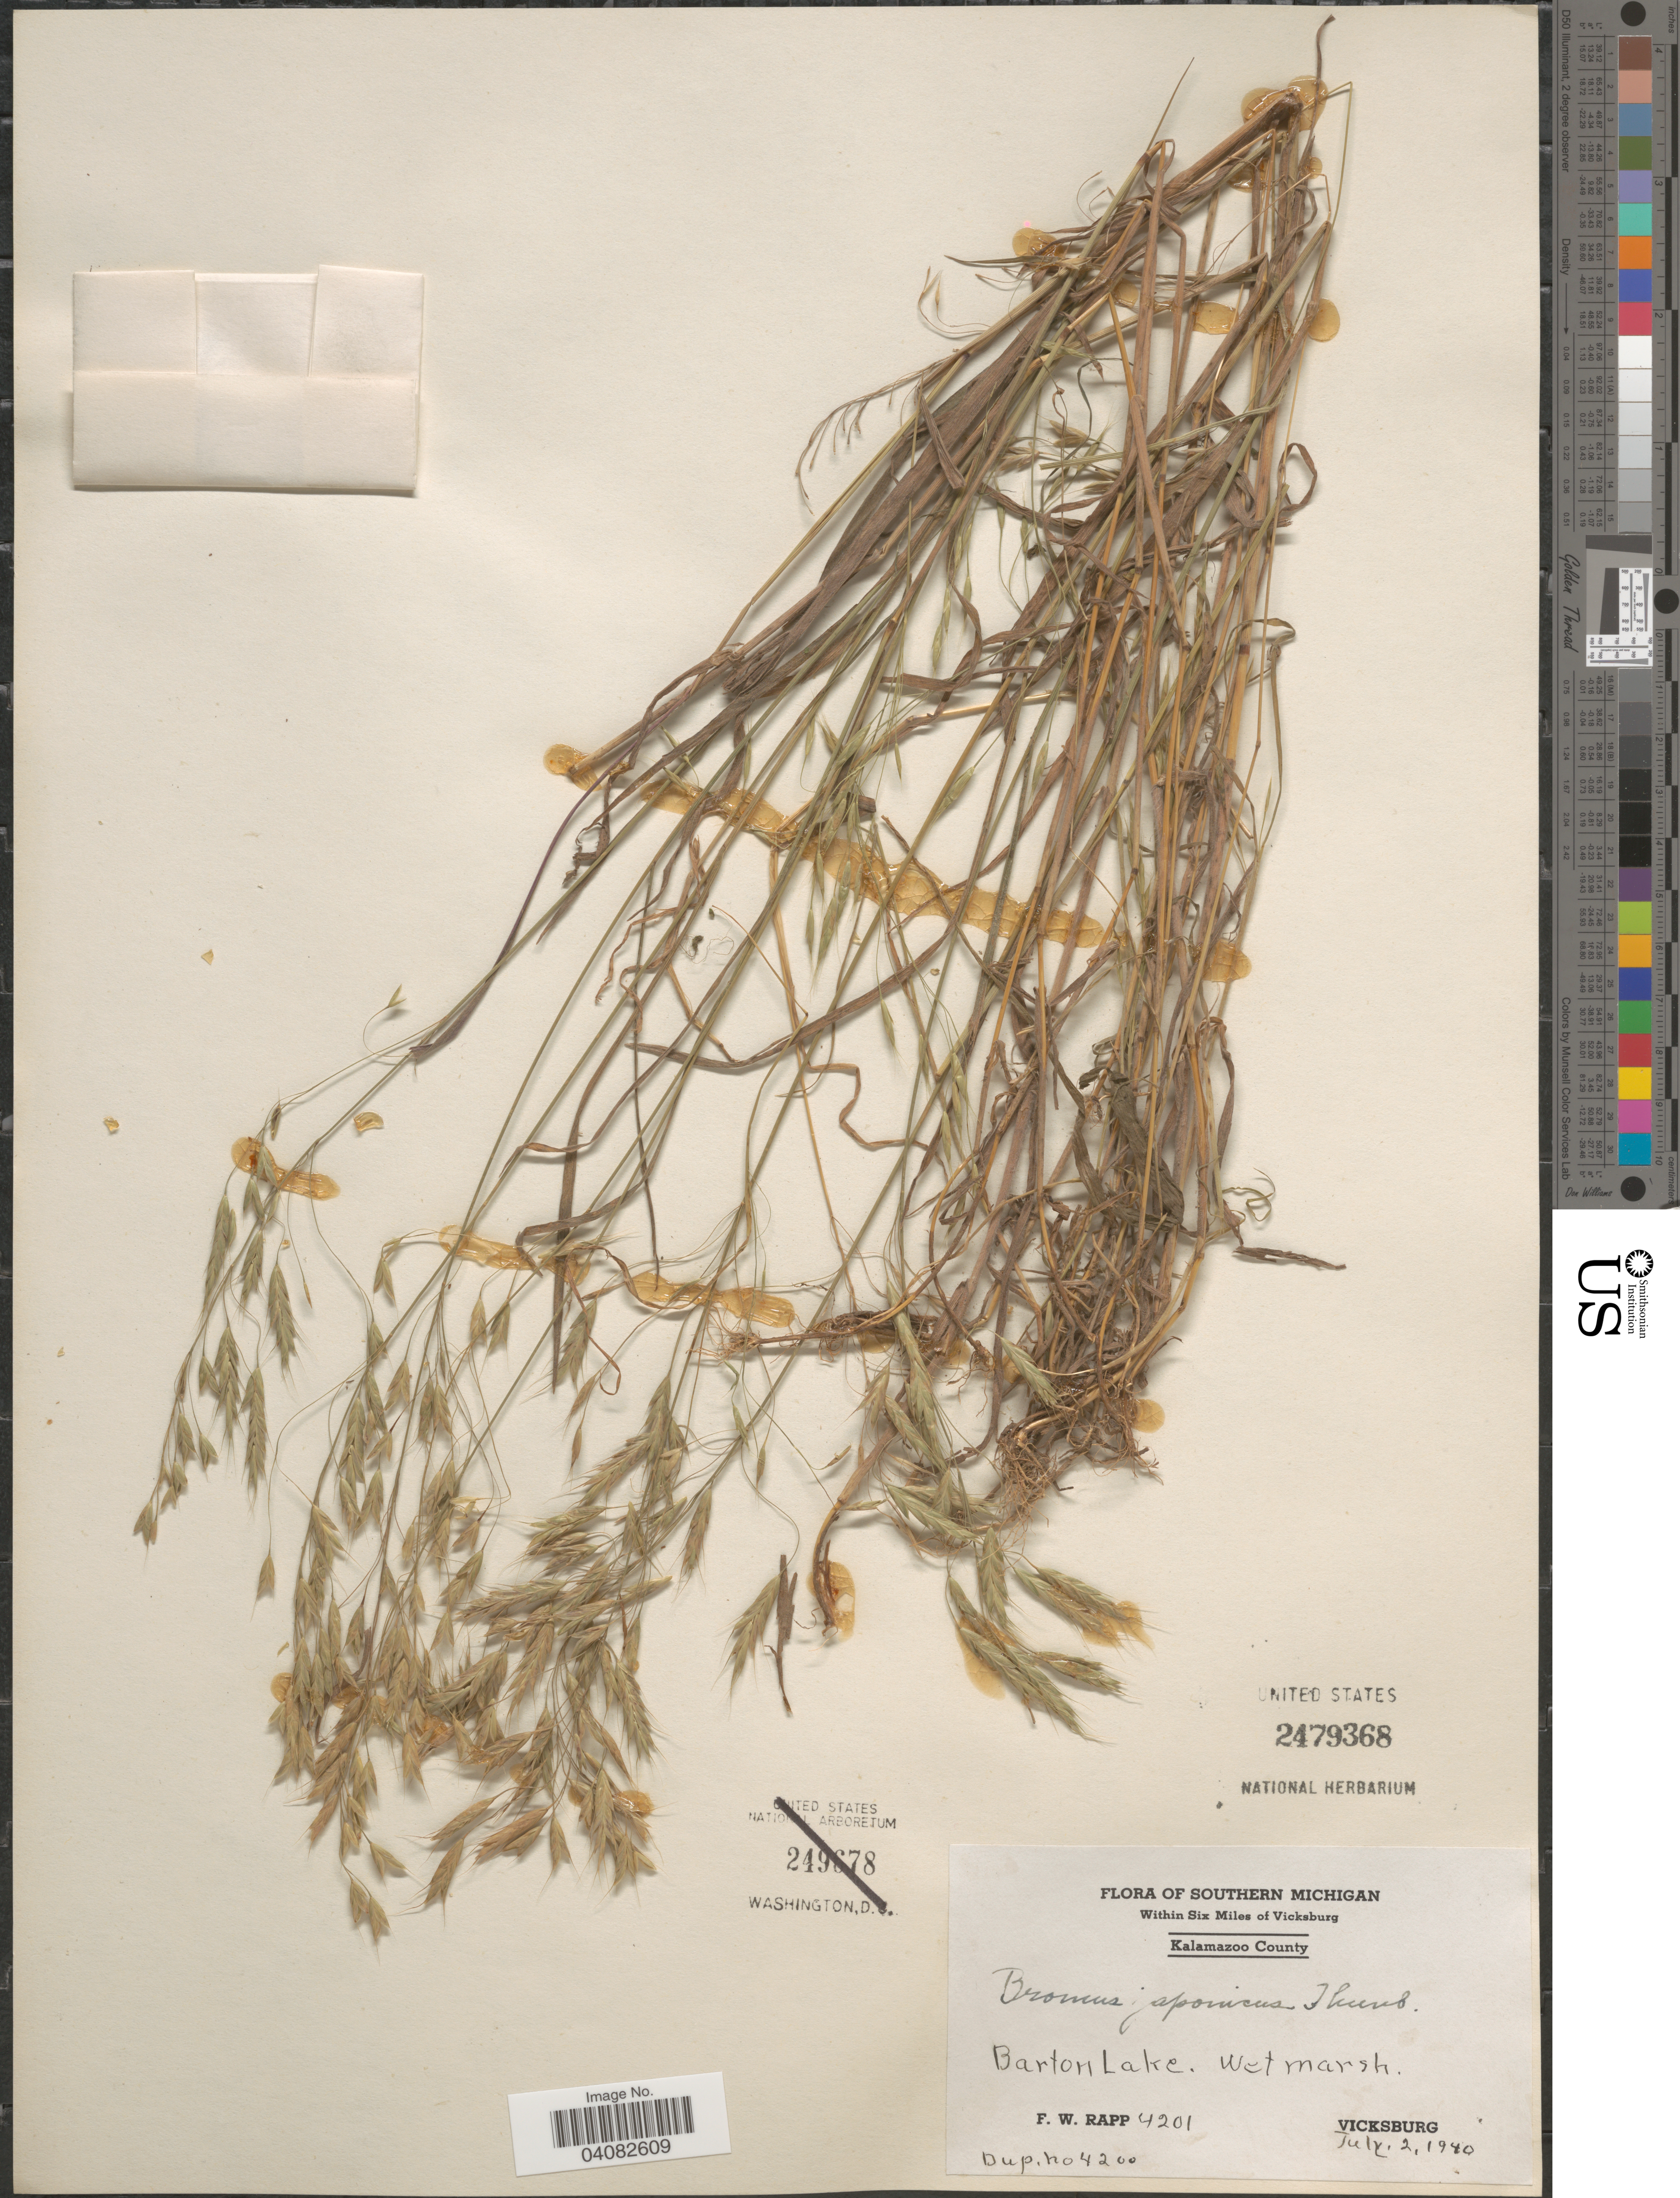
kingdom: Plantae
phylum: Tracheophyta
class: Liliopsida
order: Poales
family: Poaceae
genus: Bromus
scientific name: Bromus japonicus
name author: Houtt.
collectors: F. Rapp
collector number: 4201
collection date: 1940-07-02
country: United States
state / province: Michigan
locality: Southern Michigan. Within Six Miles of Vicksburg. Kalamazoo County. Barton Lake. Vicksburg.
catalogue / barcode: US 2479368